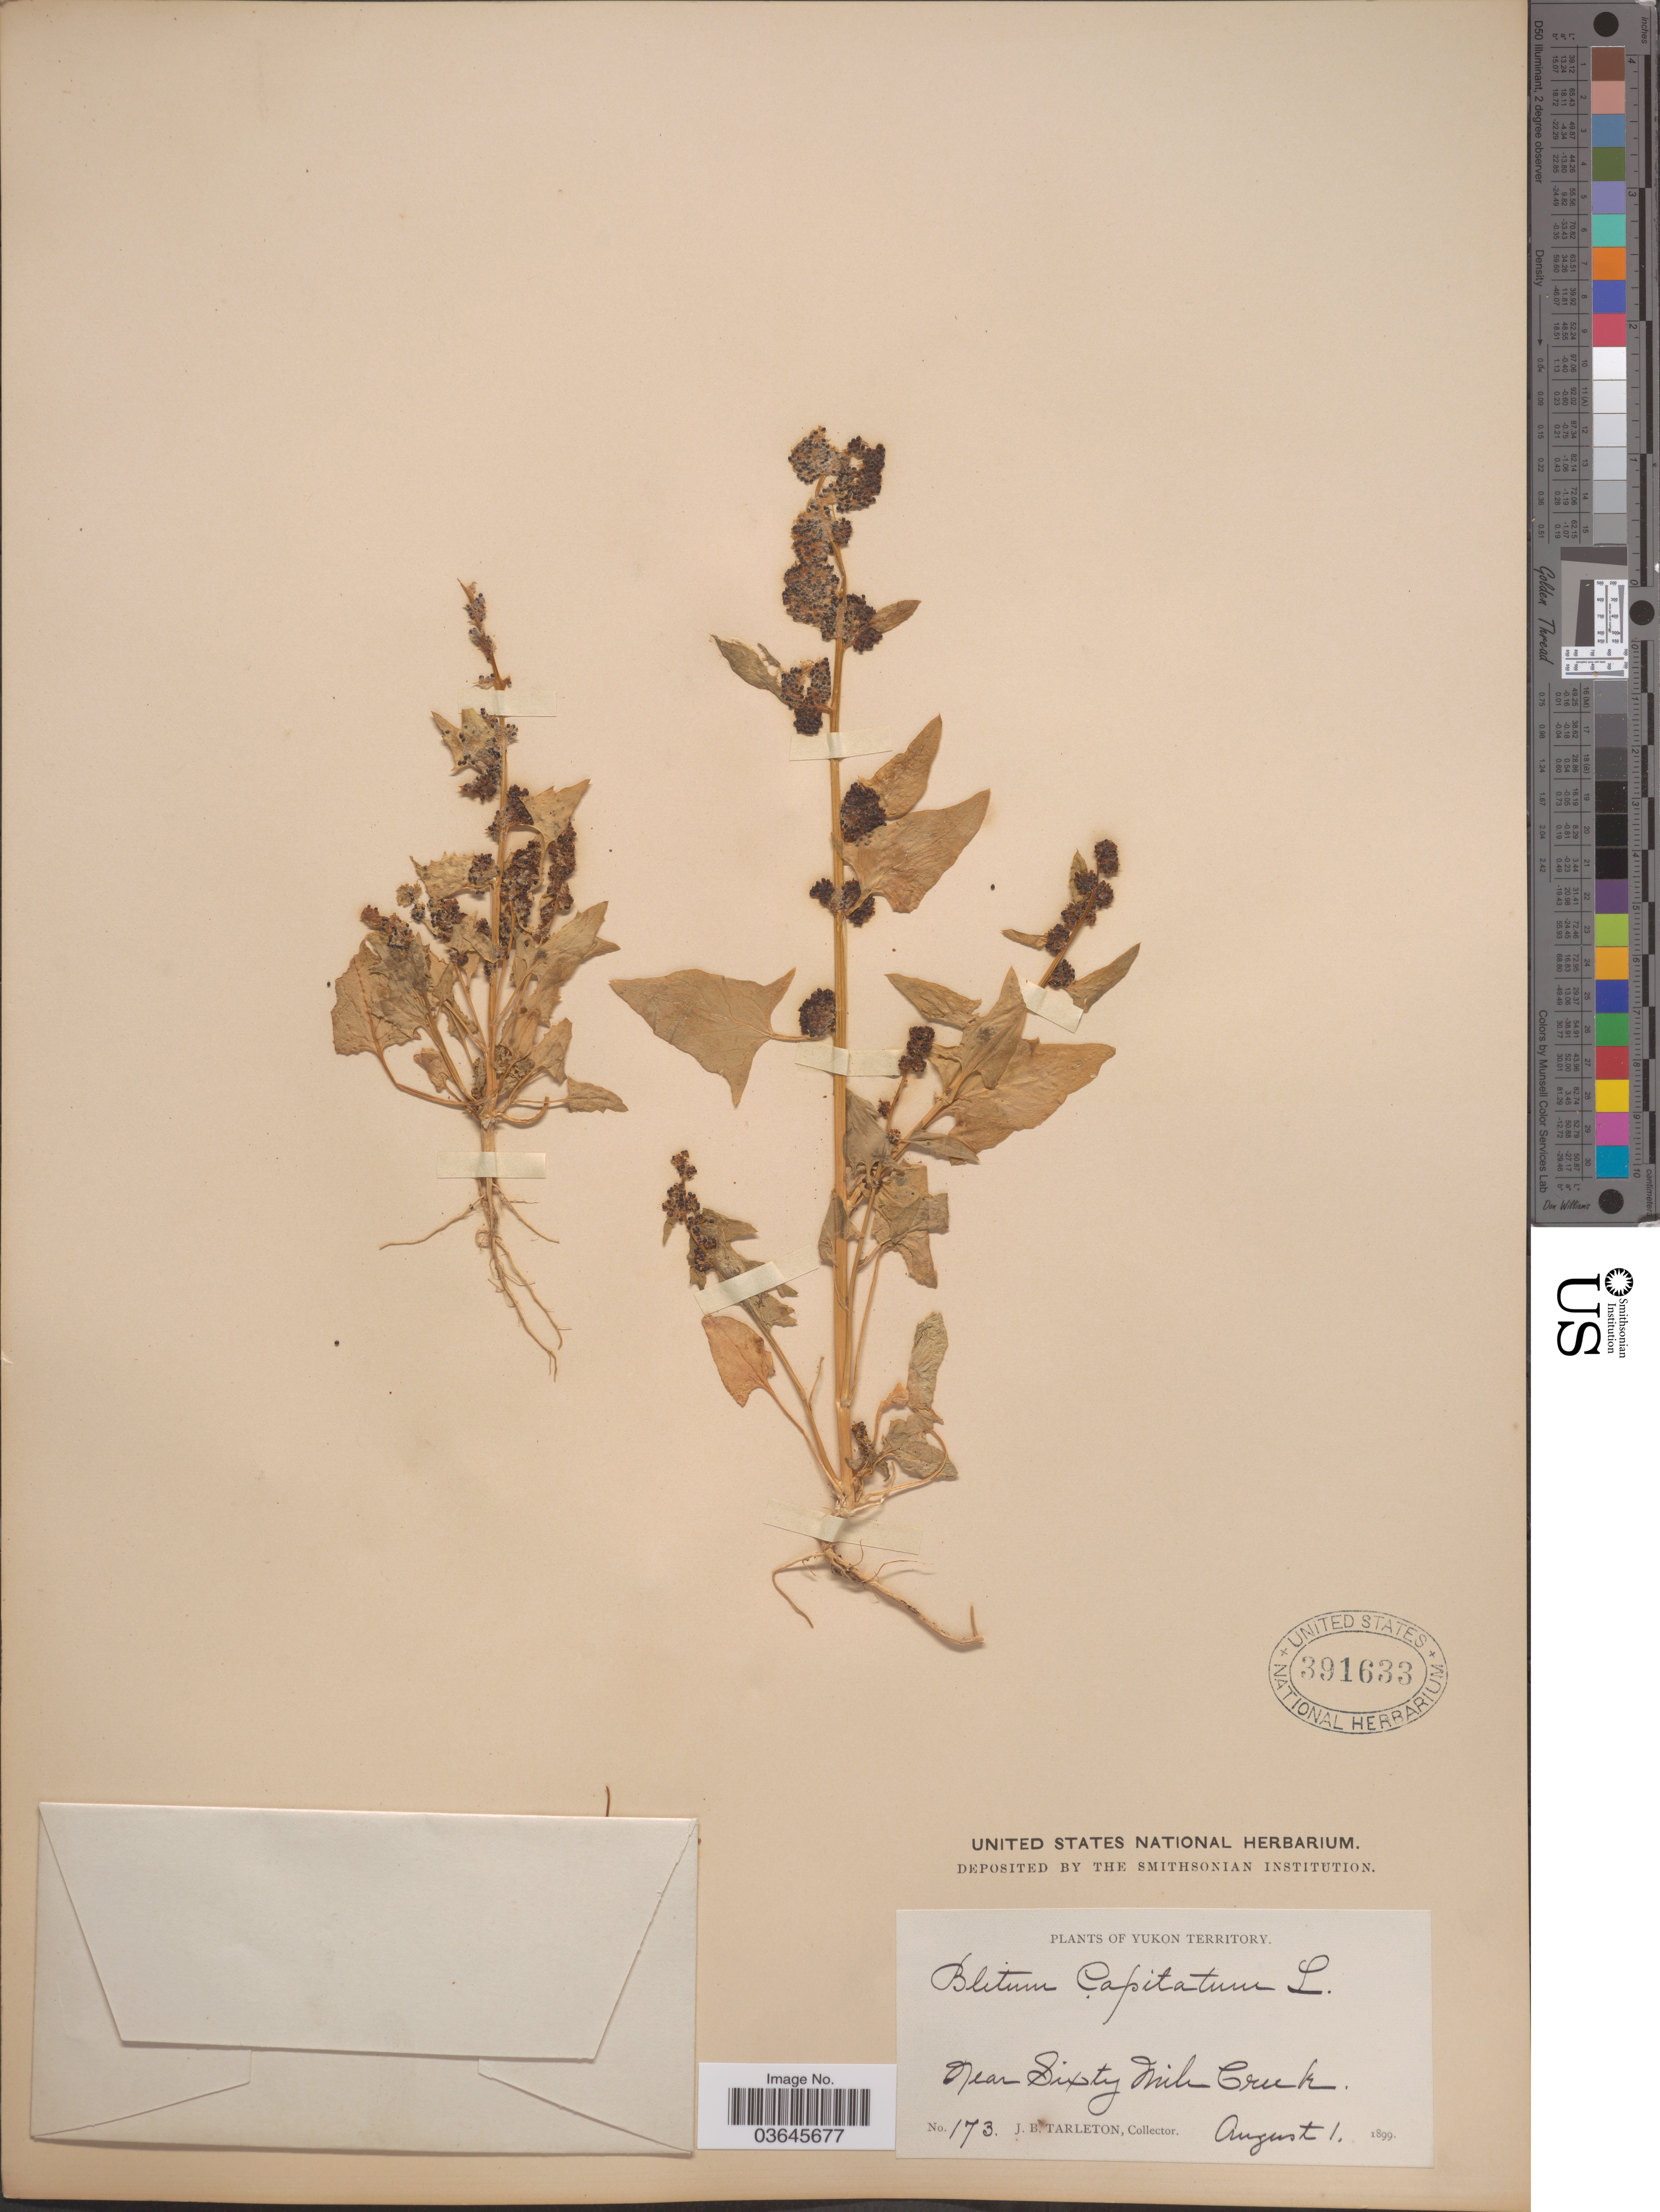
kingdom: Plantae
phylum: Tracheophyta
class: Magnoliopsida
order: Caryophyllales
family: Amaranthaceae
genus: Blitum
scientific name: Blitum capitatum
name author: L.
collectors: J. Tarleton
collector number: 173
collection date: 1899-08-01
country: Canada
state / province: Yukon Territory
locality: Near Sixty Mile Creek.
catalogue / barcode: US 391633